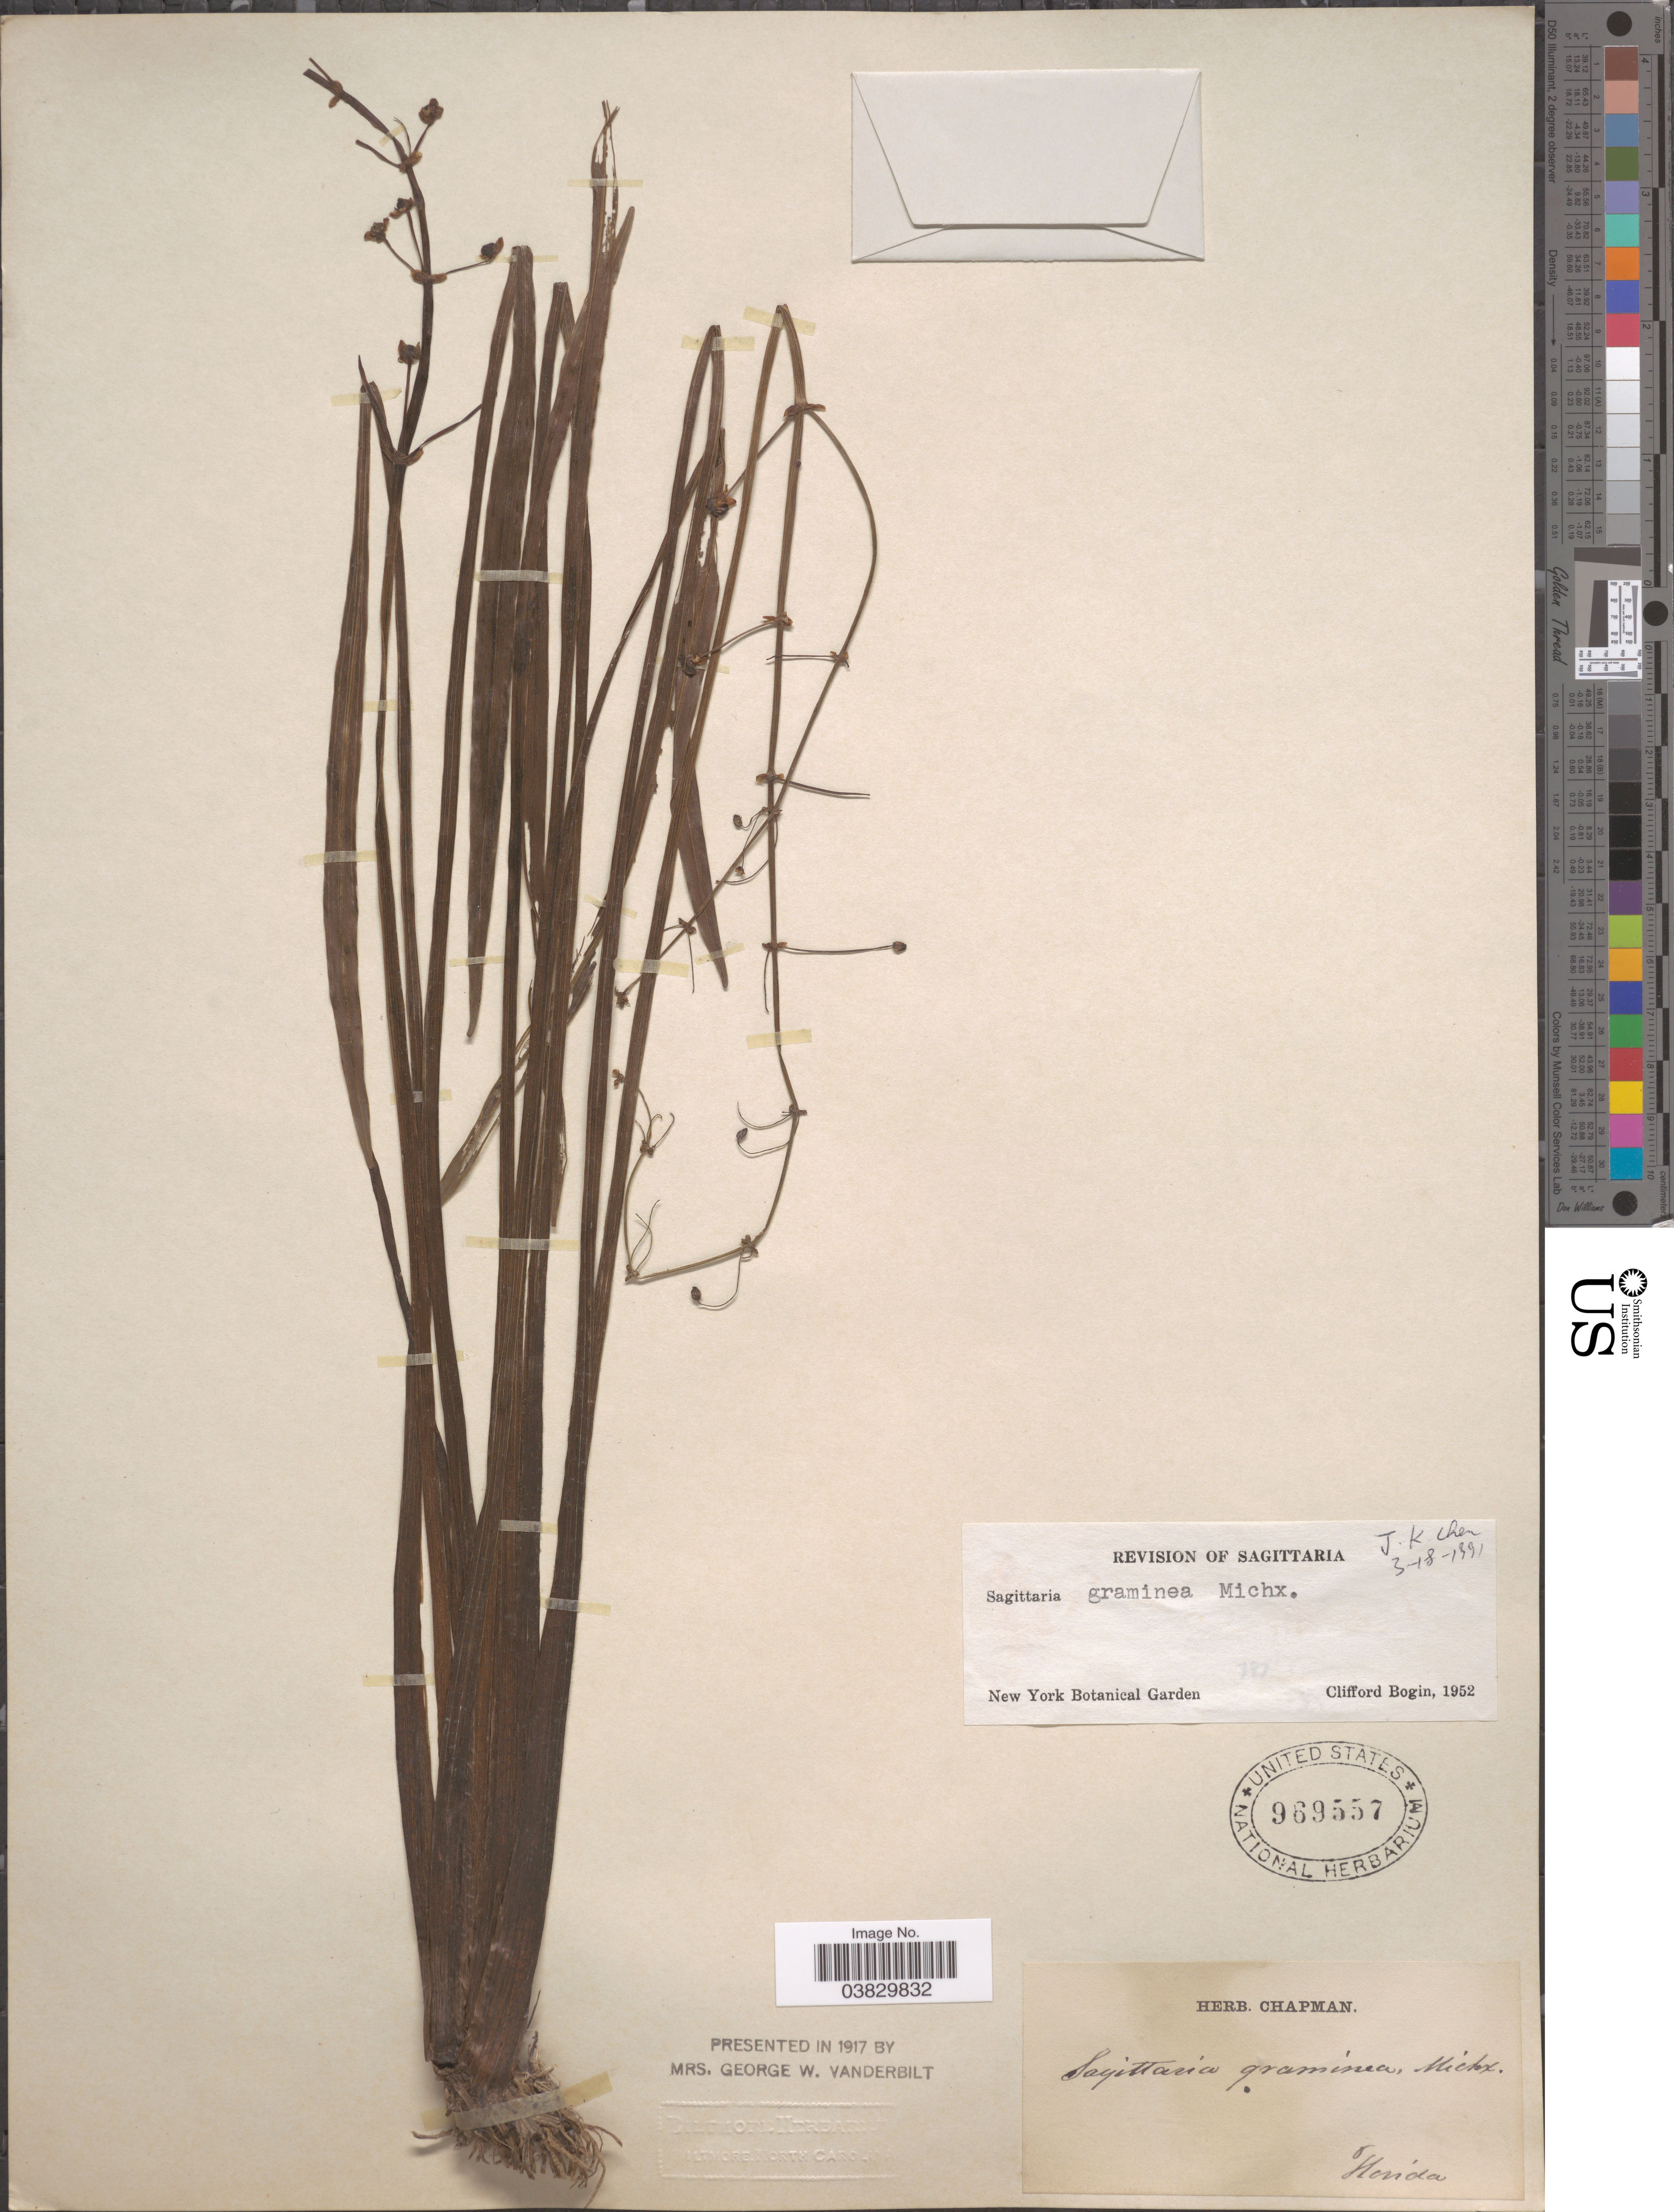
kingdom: Plantae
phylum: Tracheophyta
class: Liliopsida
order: Alismatales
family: Alismataceae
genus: Sagittaria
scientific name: Sagittaria graminea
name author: Michx.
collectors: ex herb. Chapman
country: United States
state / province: Florida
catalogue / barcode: US 969557